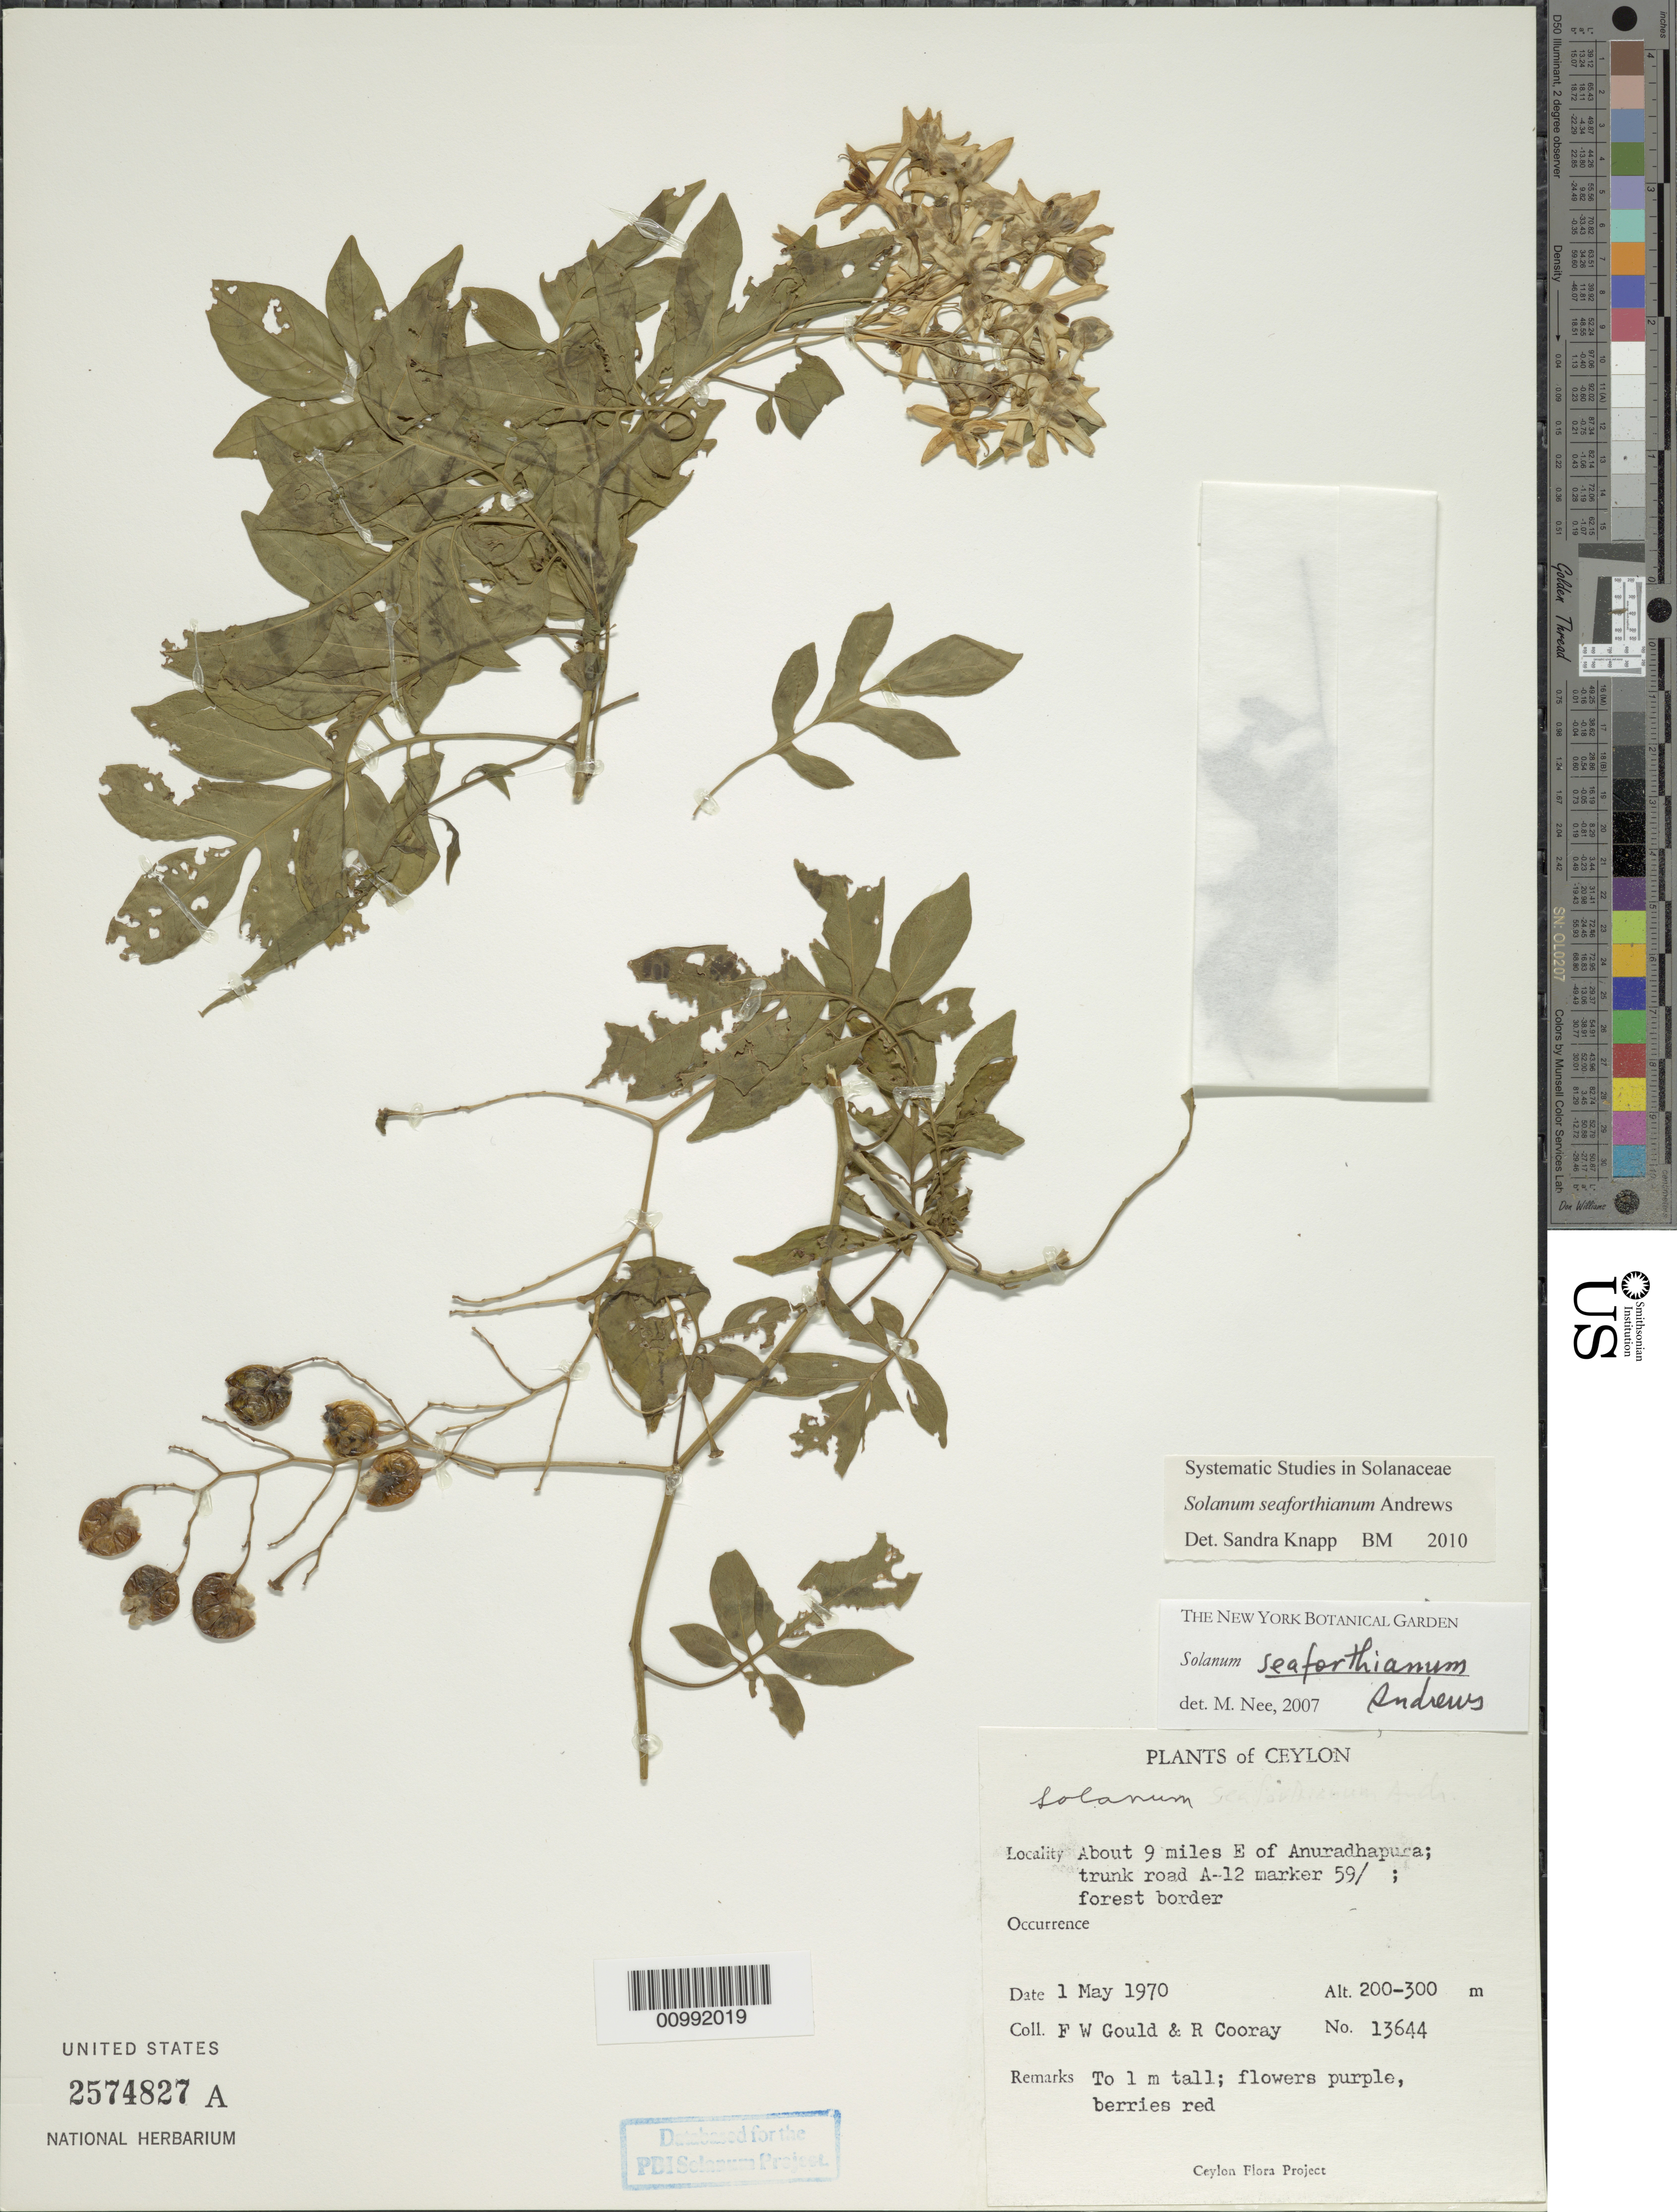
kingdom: Plantae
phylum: Tracheophyta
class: Magnoliopsida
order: Solanales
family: Solanaceae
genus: Solanum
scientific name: Solanum seaforthianum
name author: Andrews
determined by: Knapp, S. D.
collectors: F. W. Gould & R. Cooray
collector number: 13644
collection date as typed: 1 May 1970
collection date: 1970-05-01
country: Sri Lanka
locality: about 9 miles east, at trucnk road A-12 marker 59/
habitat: forest border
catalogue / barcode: US 2574827A